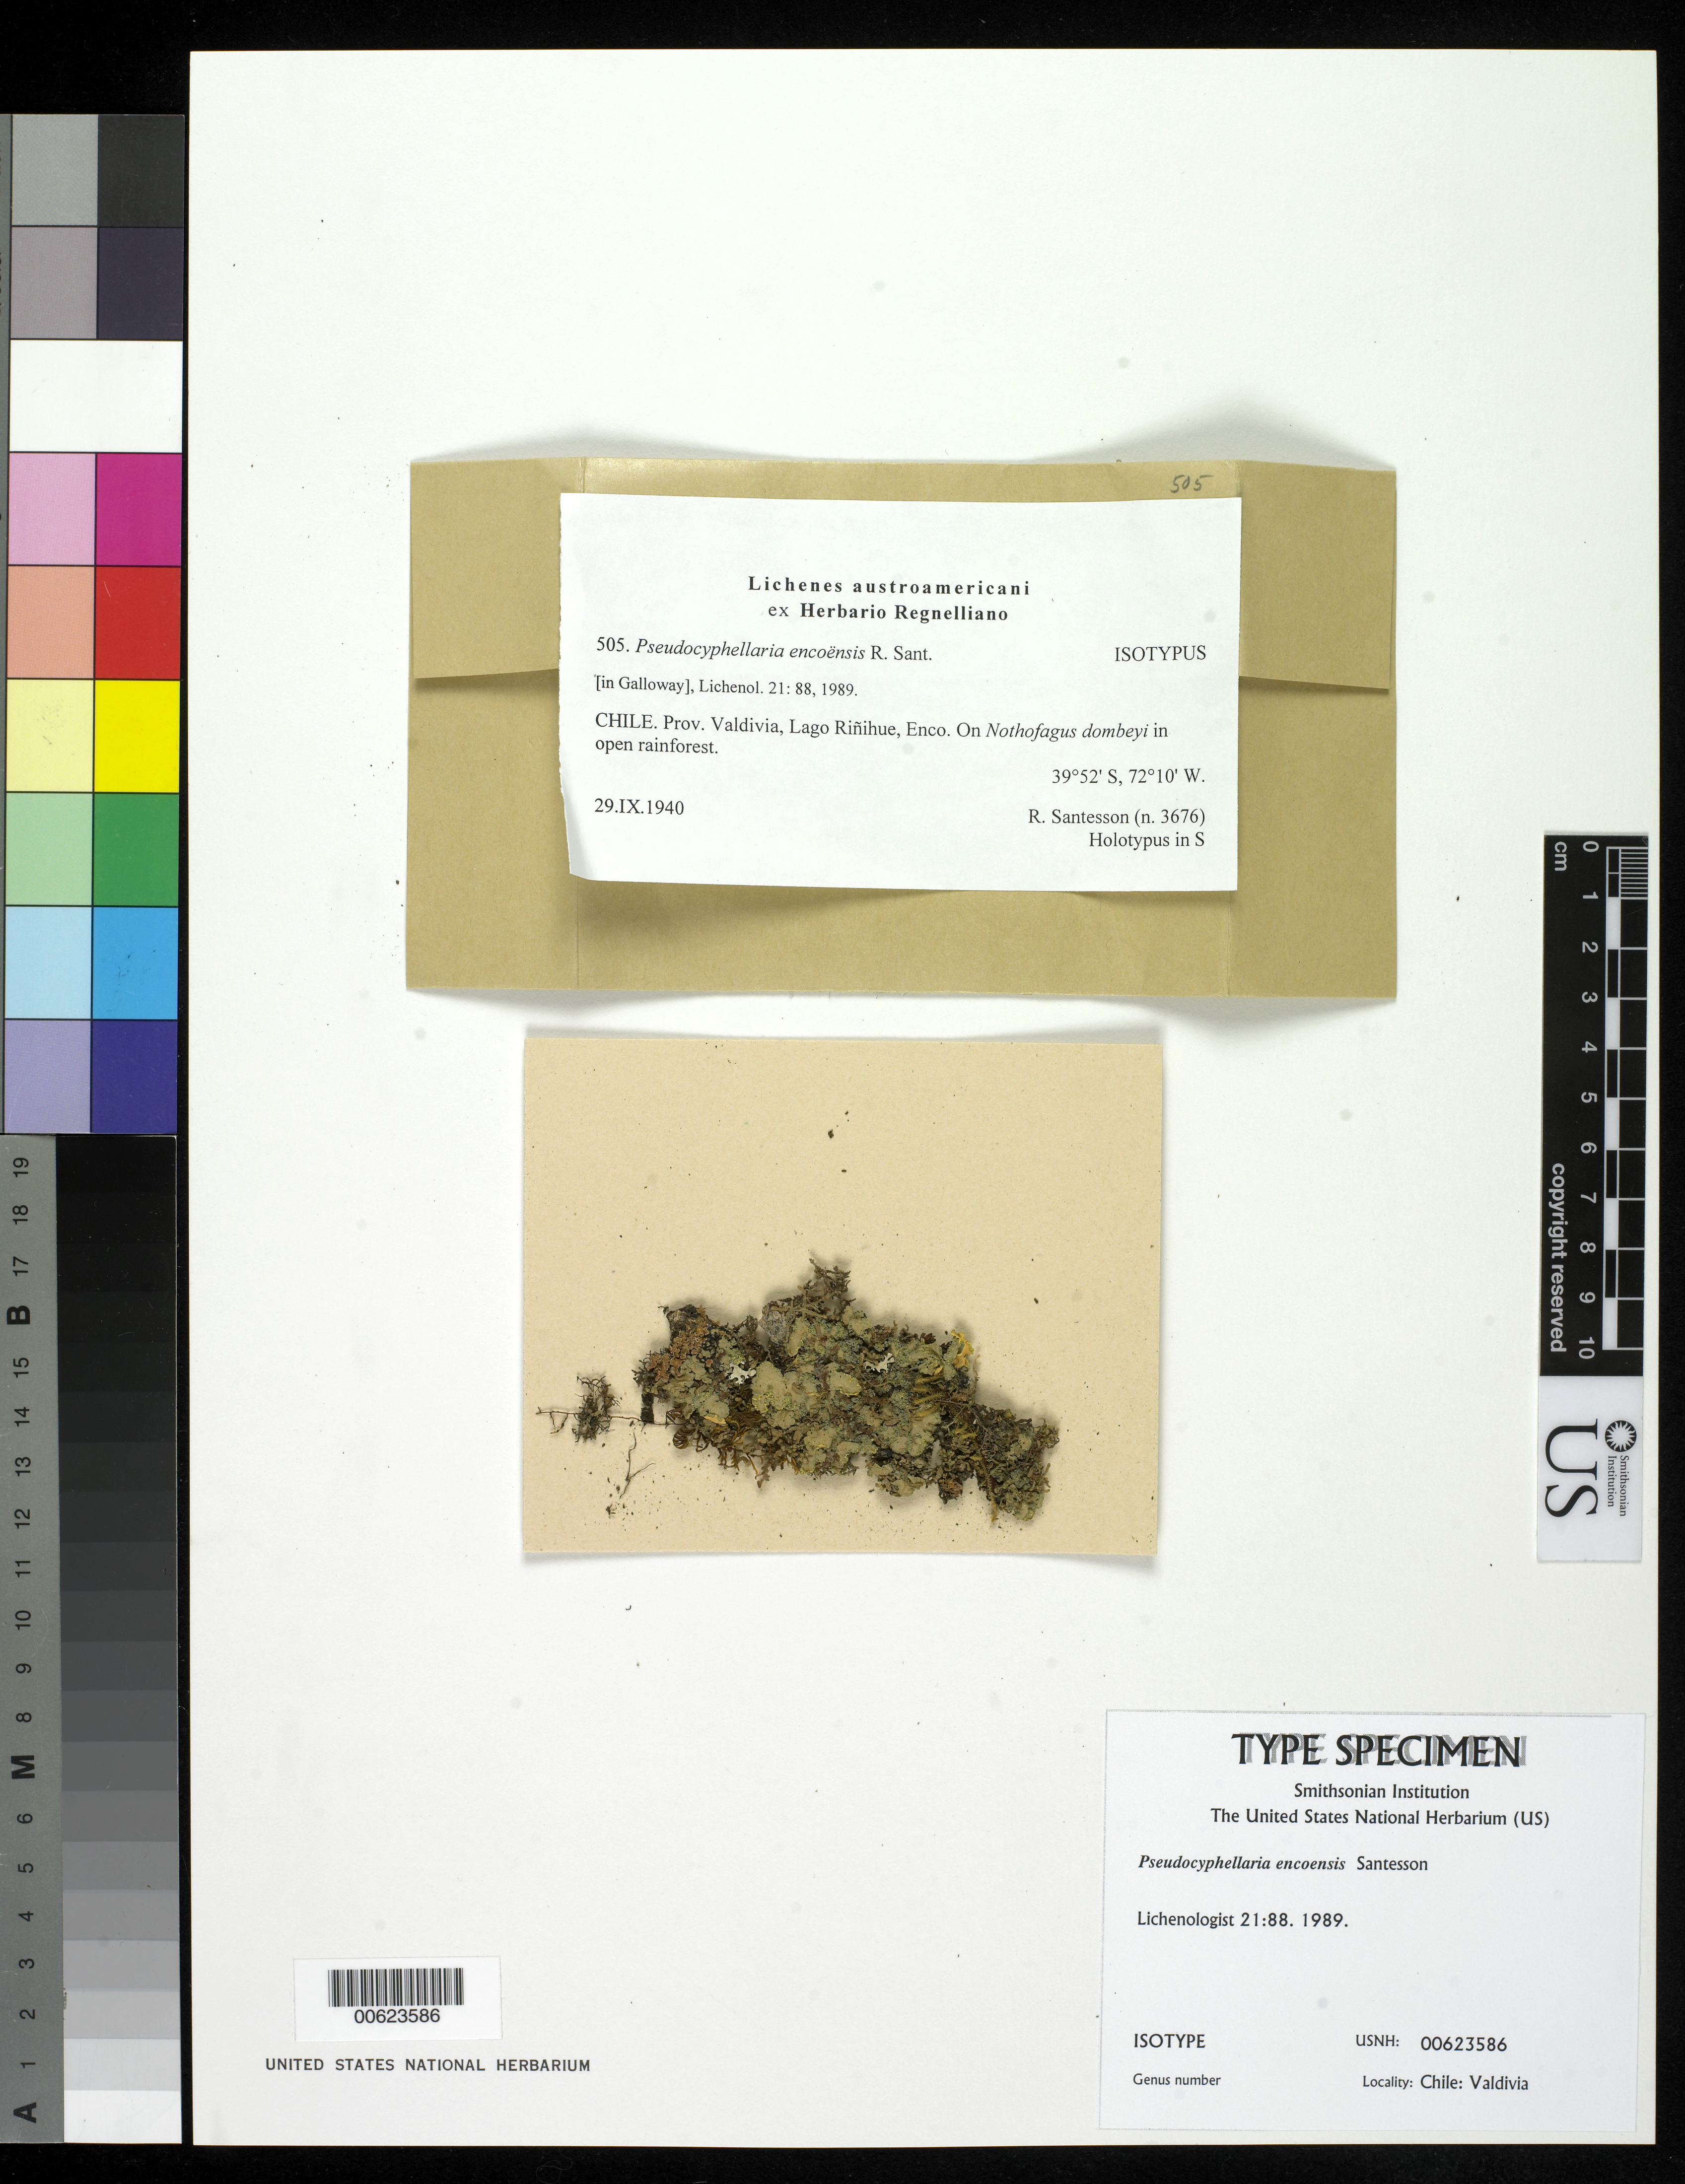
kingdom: Fungi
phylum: Ascomycota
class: Lecanoromycetes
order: Peltigerales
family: Lobariaceae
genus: Pseudocyphellaria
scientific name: Pseudocyphellaria encoensis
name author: R. Sant.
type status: Isotype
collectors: R. Santesson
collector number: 3676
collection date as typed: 29 Sep 1940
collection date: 1940-09-29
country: Chile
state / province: Los Ríos (XIV)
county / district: Valdivia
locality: Lago Rinihue, Enco.